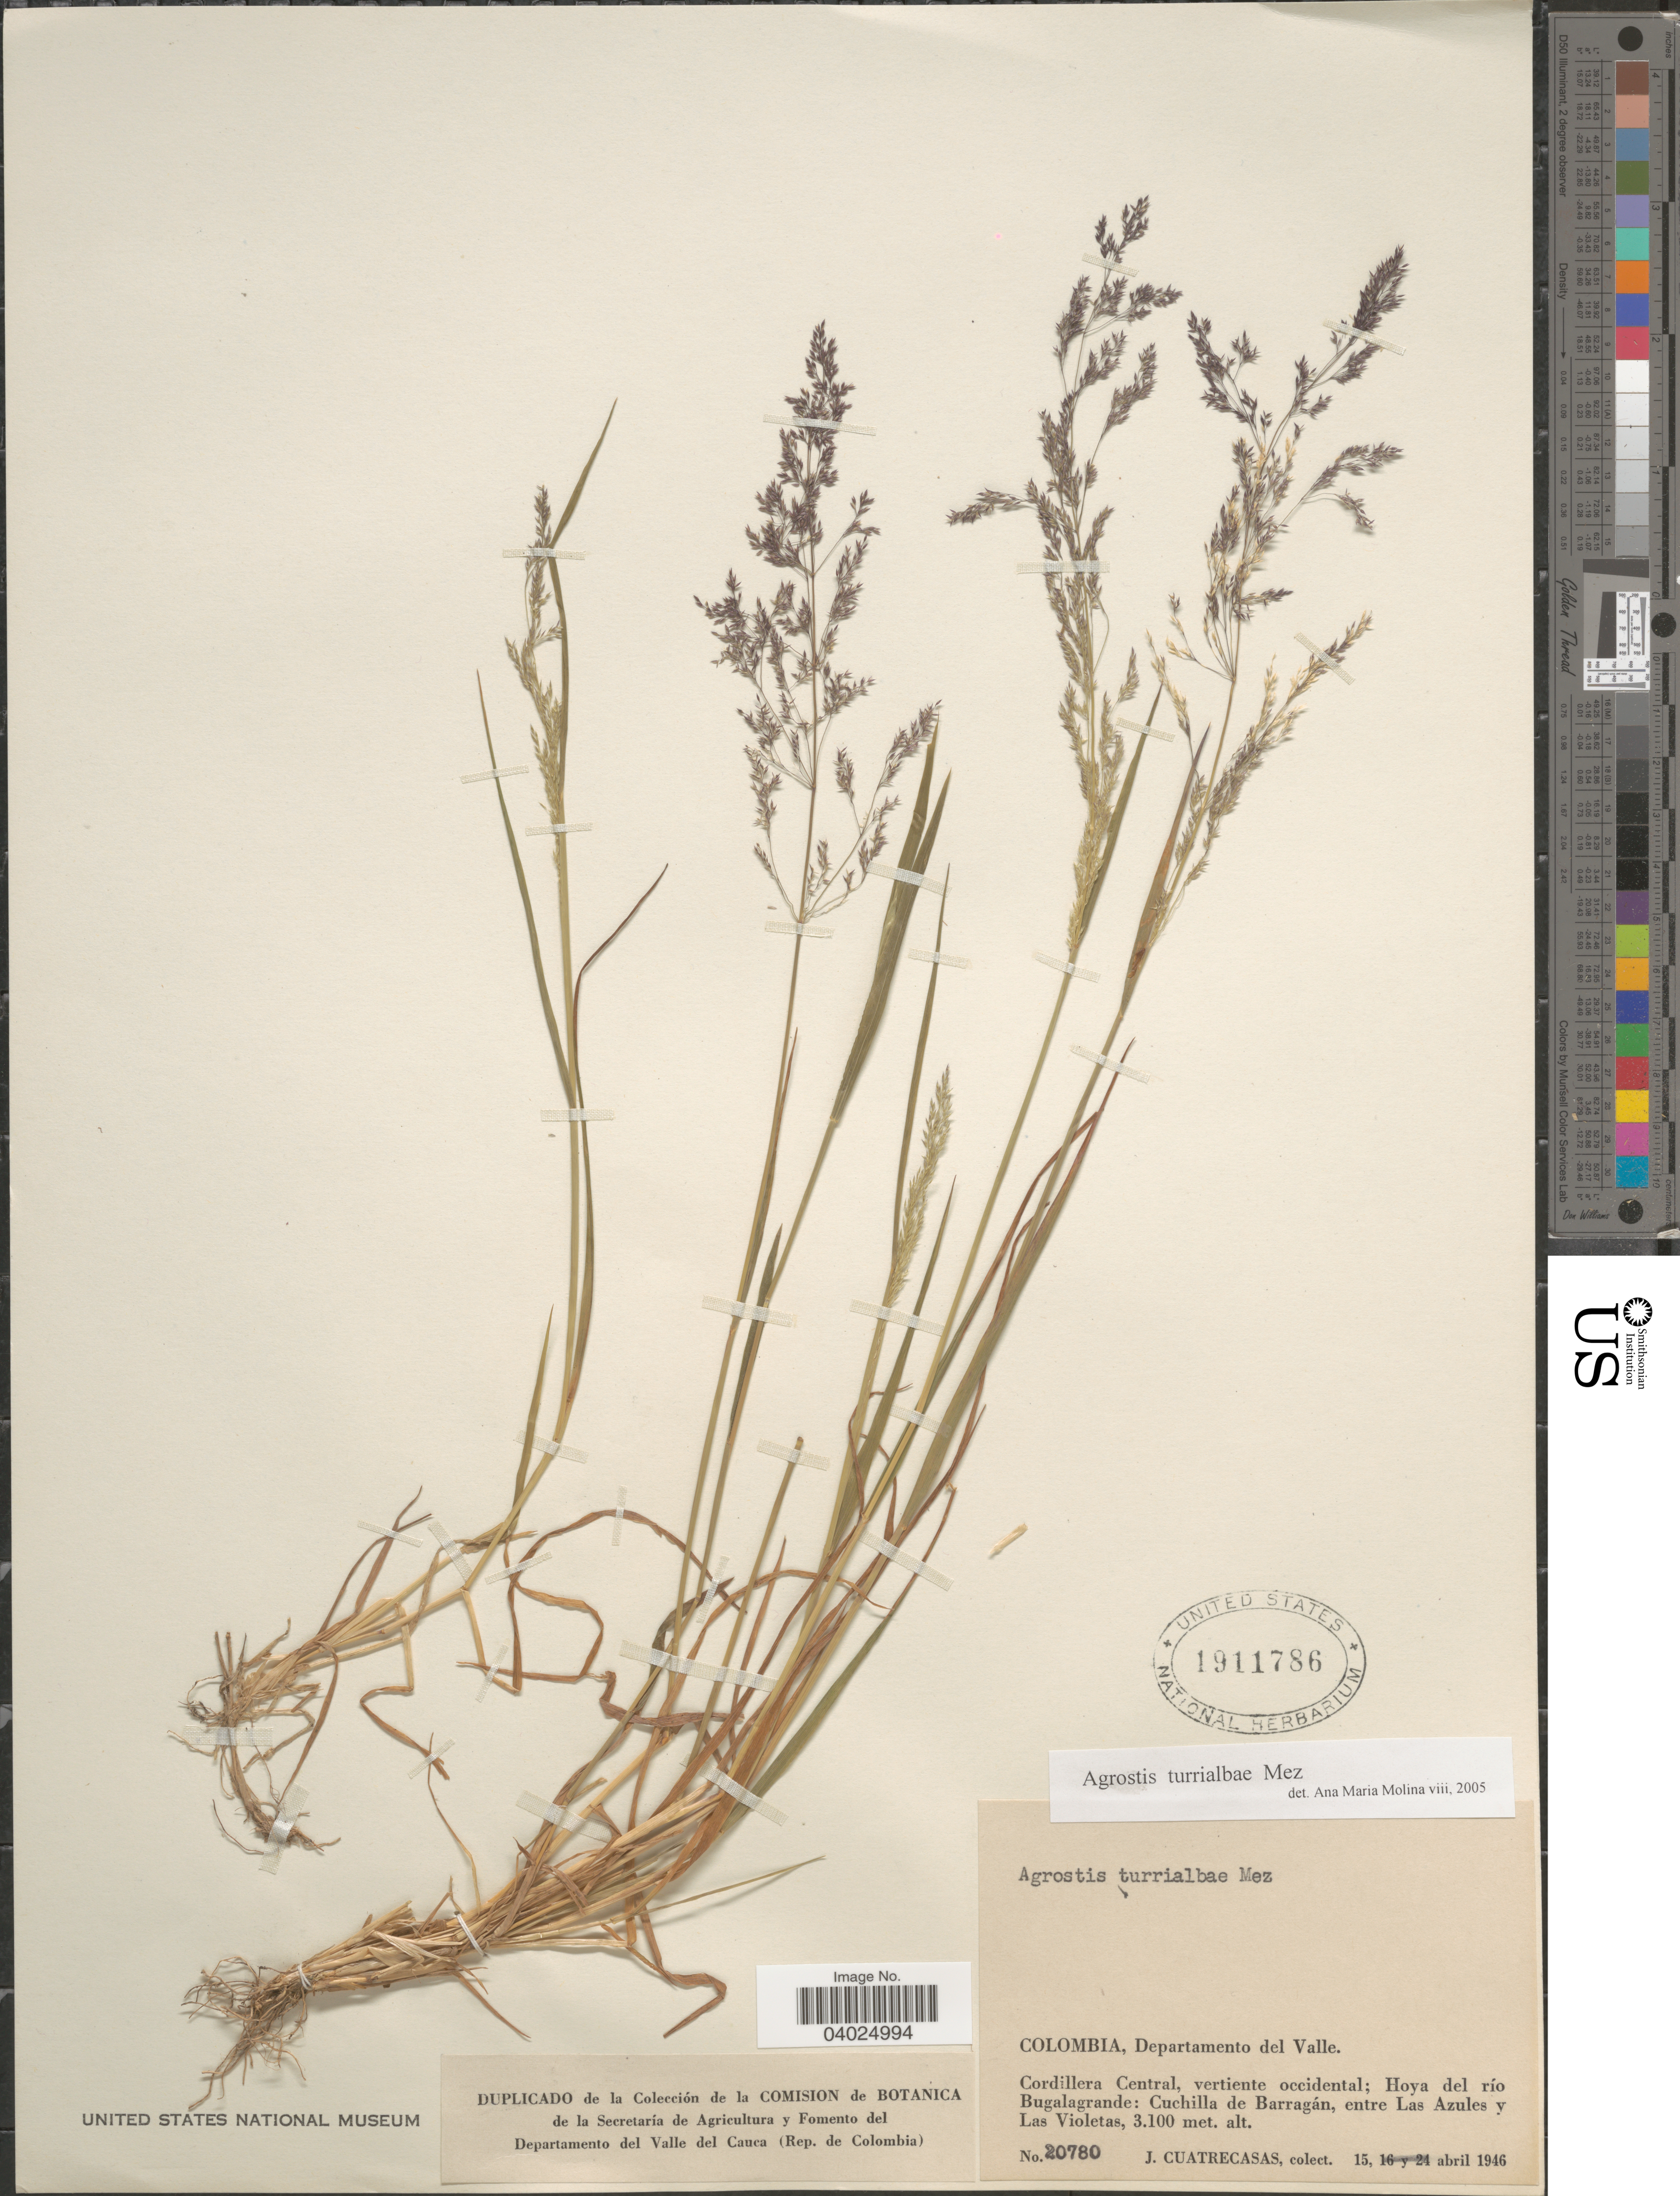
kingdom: Plantae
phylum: Tracheophyta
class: Liliopsida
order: Poales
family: Poaceae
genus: Agrostis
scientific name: Agrostis turrialbae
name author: Mez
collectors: J. Cuatrecasas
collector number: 20780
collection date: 1946-04-15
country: Colombia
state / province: Valle del Cauca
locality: Departamento del Valle. Cordillera Central, vertiente occidental; Hoya del río Bugalagrande: Cuchilla de Barragán, entre Las Azules y Las Violetas.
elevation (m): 3100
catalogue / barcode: US 1911786